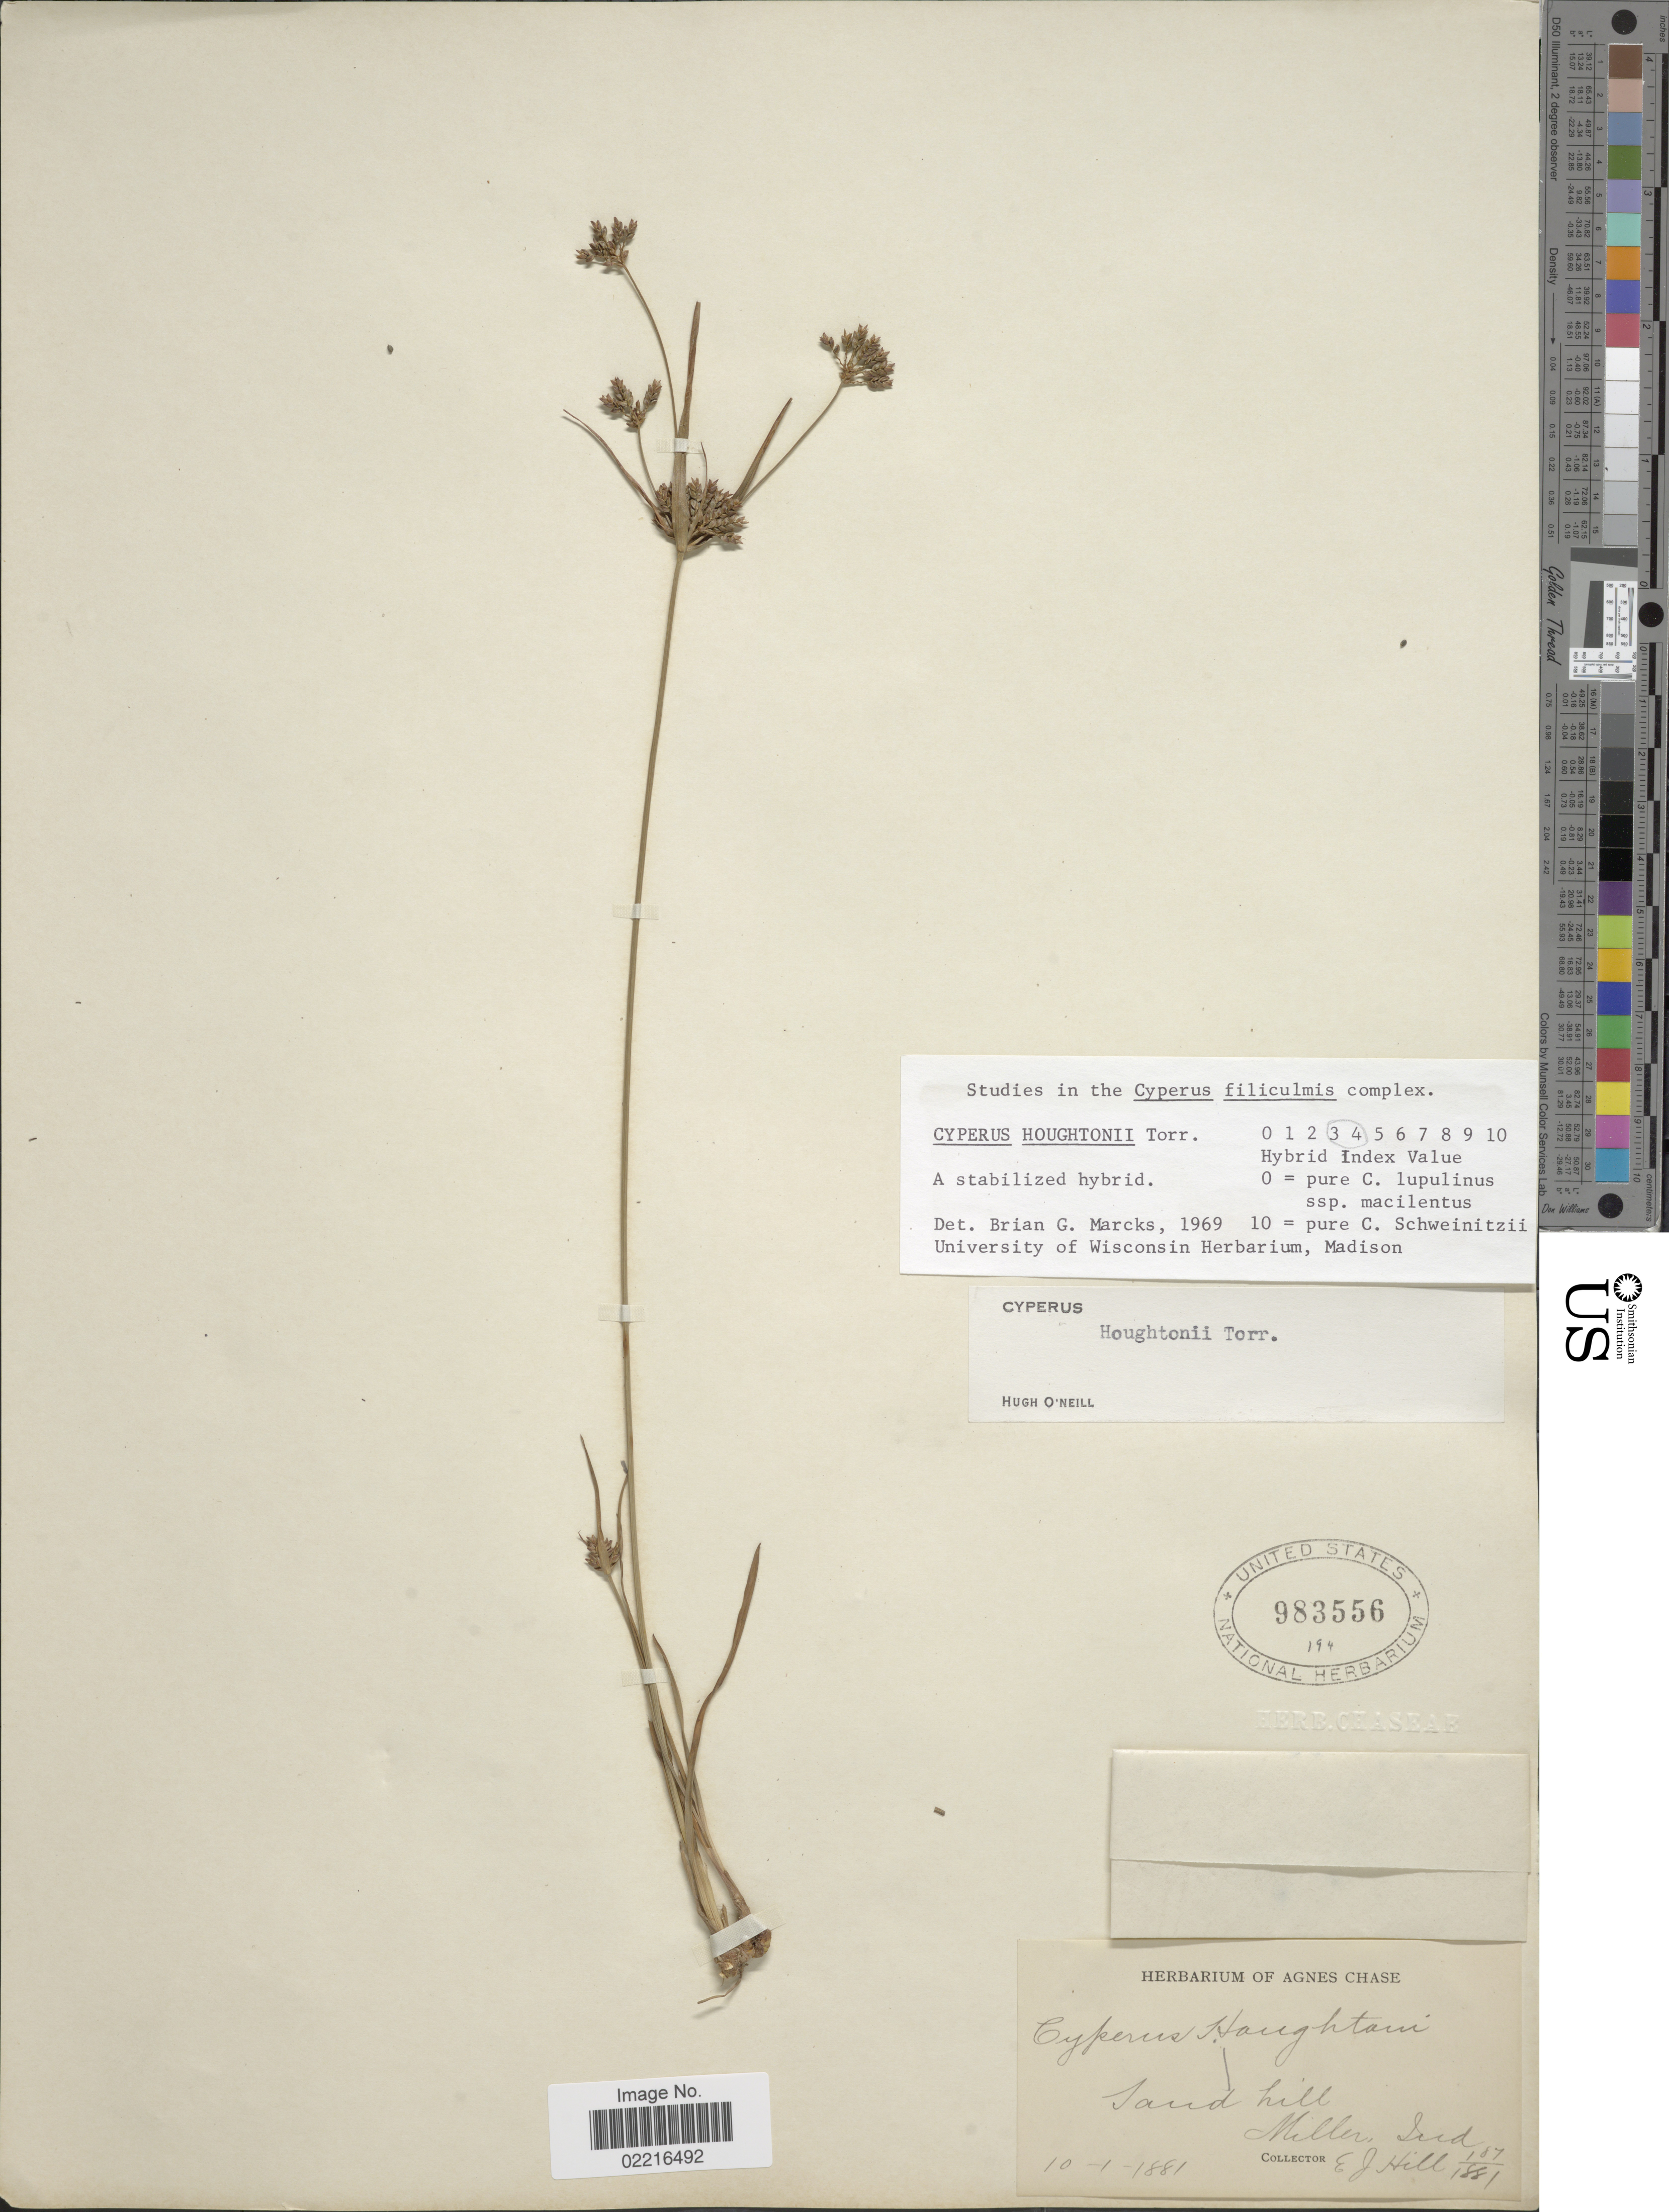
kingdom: Plantae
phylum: Tracheophyta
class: Liliopsida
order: Poales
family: Cyperaceae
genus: Cyperus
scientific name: Cyperus houghtonii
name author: Torr.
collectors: E. J. Hill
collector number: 187/1881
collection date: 1881-10-01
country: United States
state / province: Indiana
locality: Miller, Ind.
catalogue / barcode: US 983556